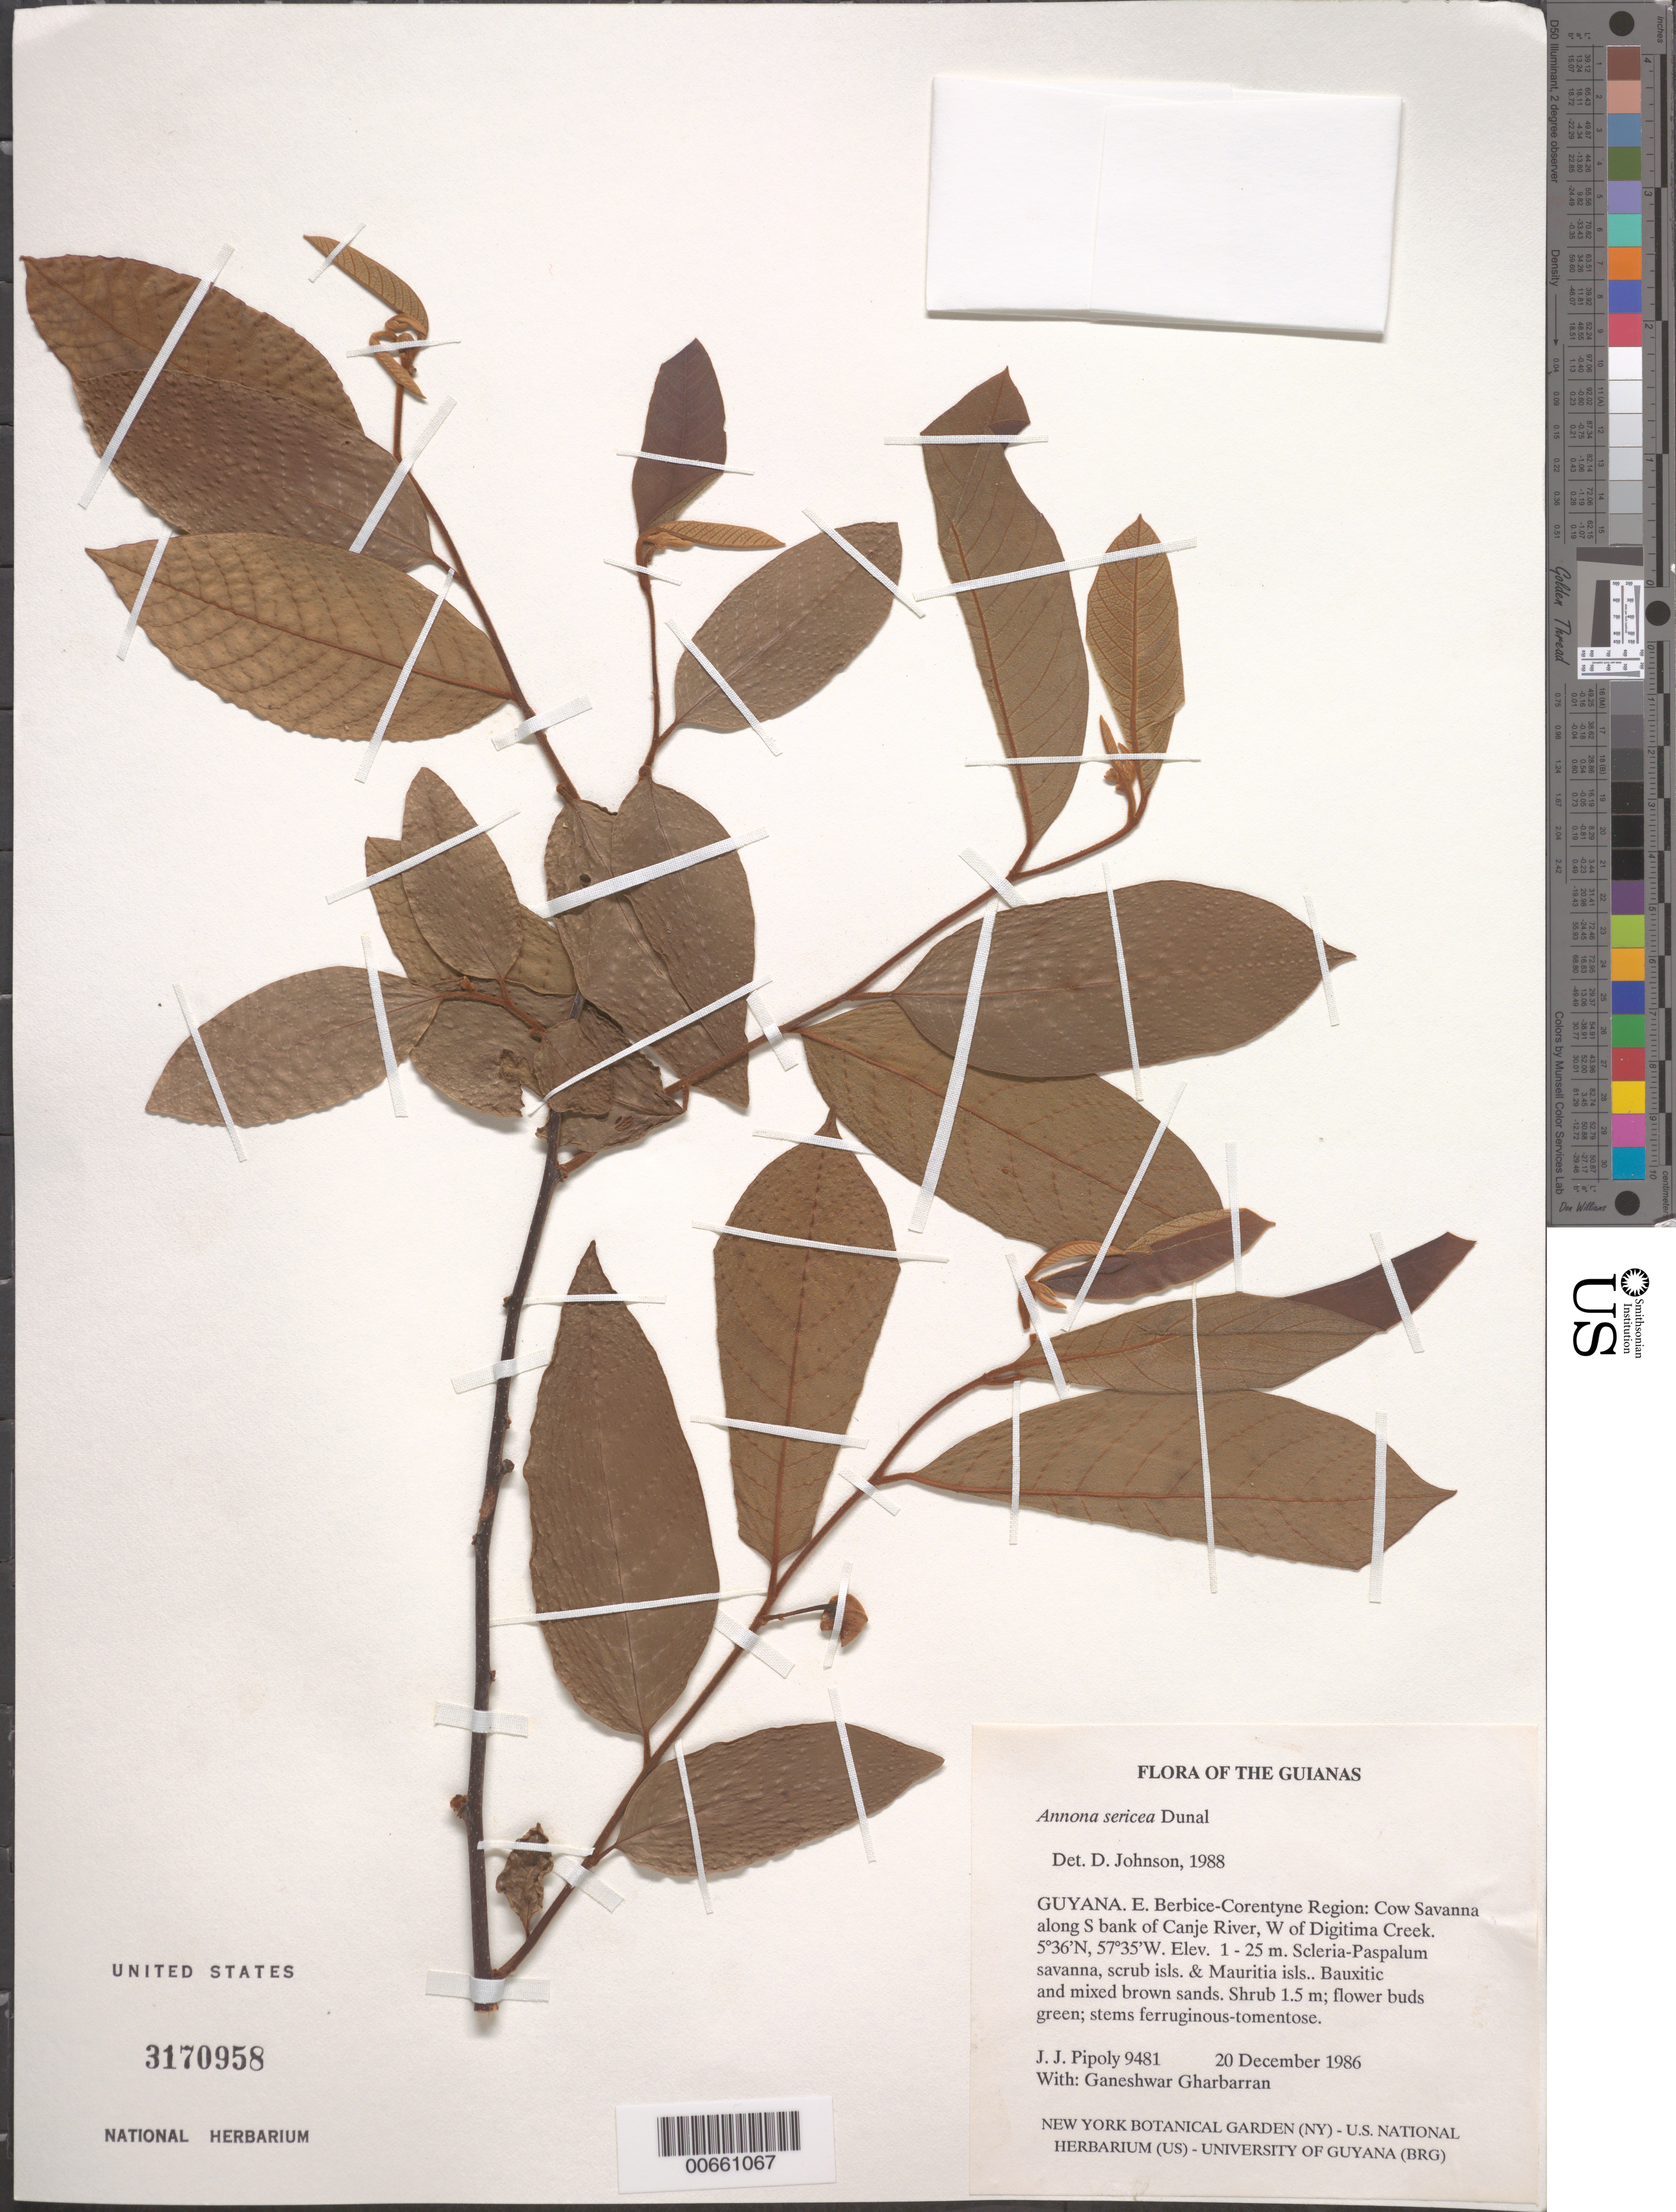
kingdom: Plantae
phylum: Tracheophyta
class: Magnoliopsida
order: Magnoliales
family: Annonaceae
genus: Annona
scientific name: Annona sericea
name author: Dunal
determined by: Johnson, D. M.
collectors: J. J. Pipoly & G. Gharbarran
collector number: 9481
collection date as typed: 20 December 1986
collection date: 1986-12-20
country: Guyana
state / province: E. Berbice-Corentyne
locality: Cow savanna, along S bank of Canje River, W of Digitima Creek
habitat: Scleria-Paspalum savanna, scrub isls. & Mauritia isls. Bauxitic and mixed brown sands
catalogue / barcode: US 3170958